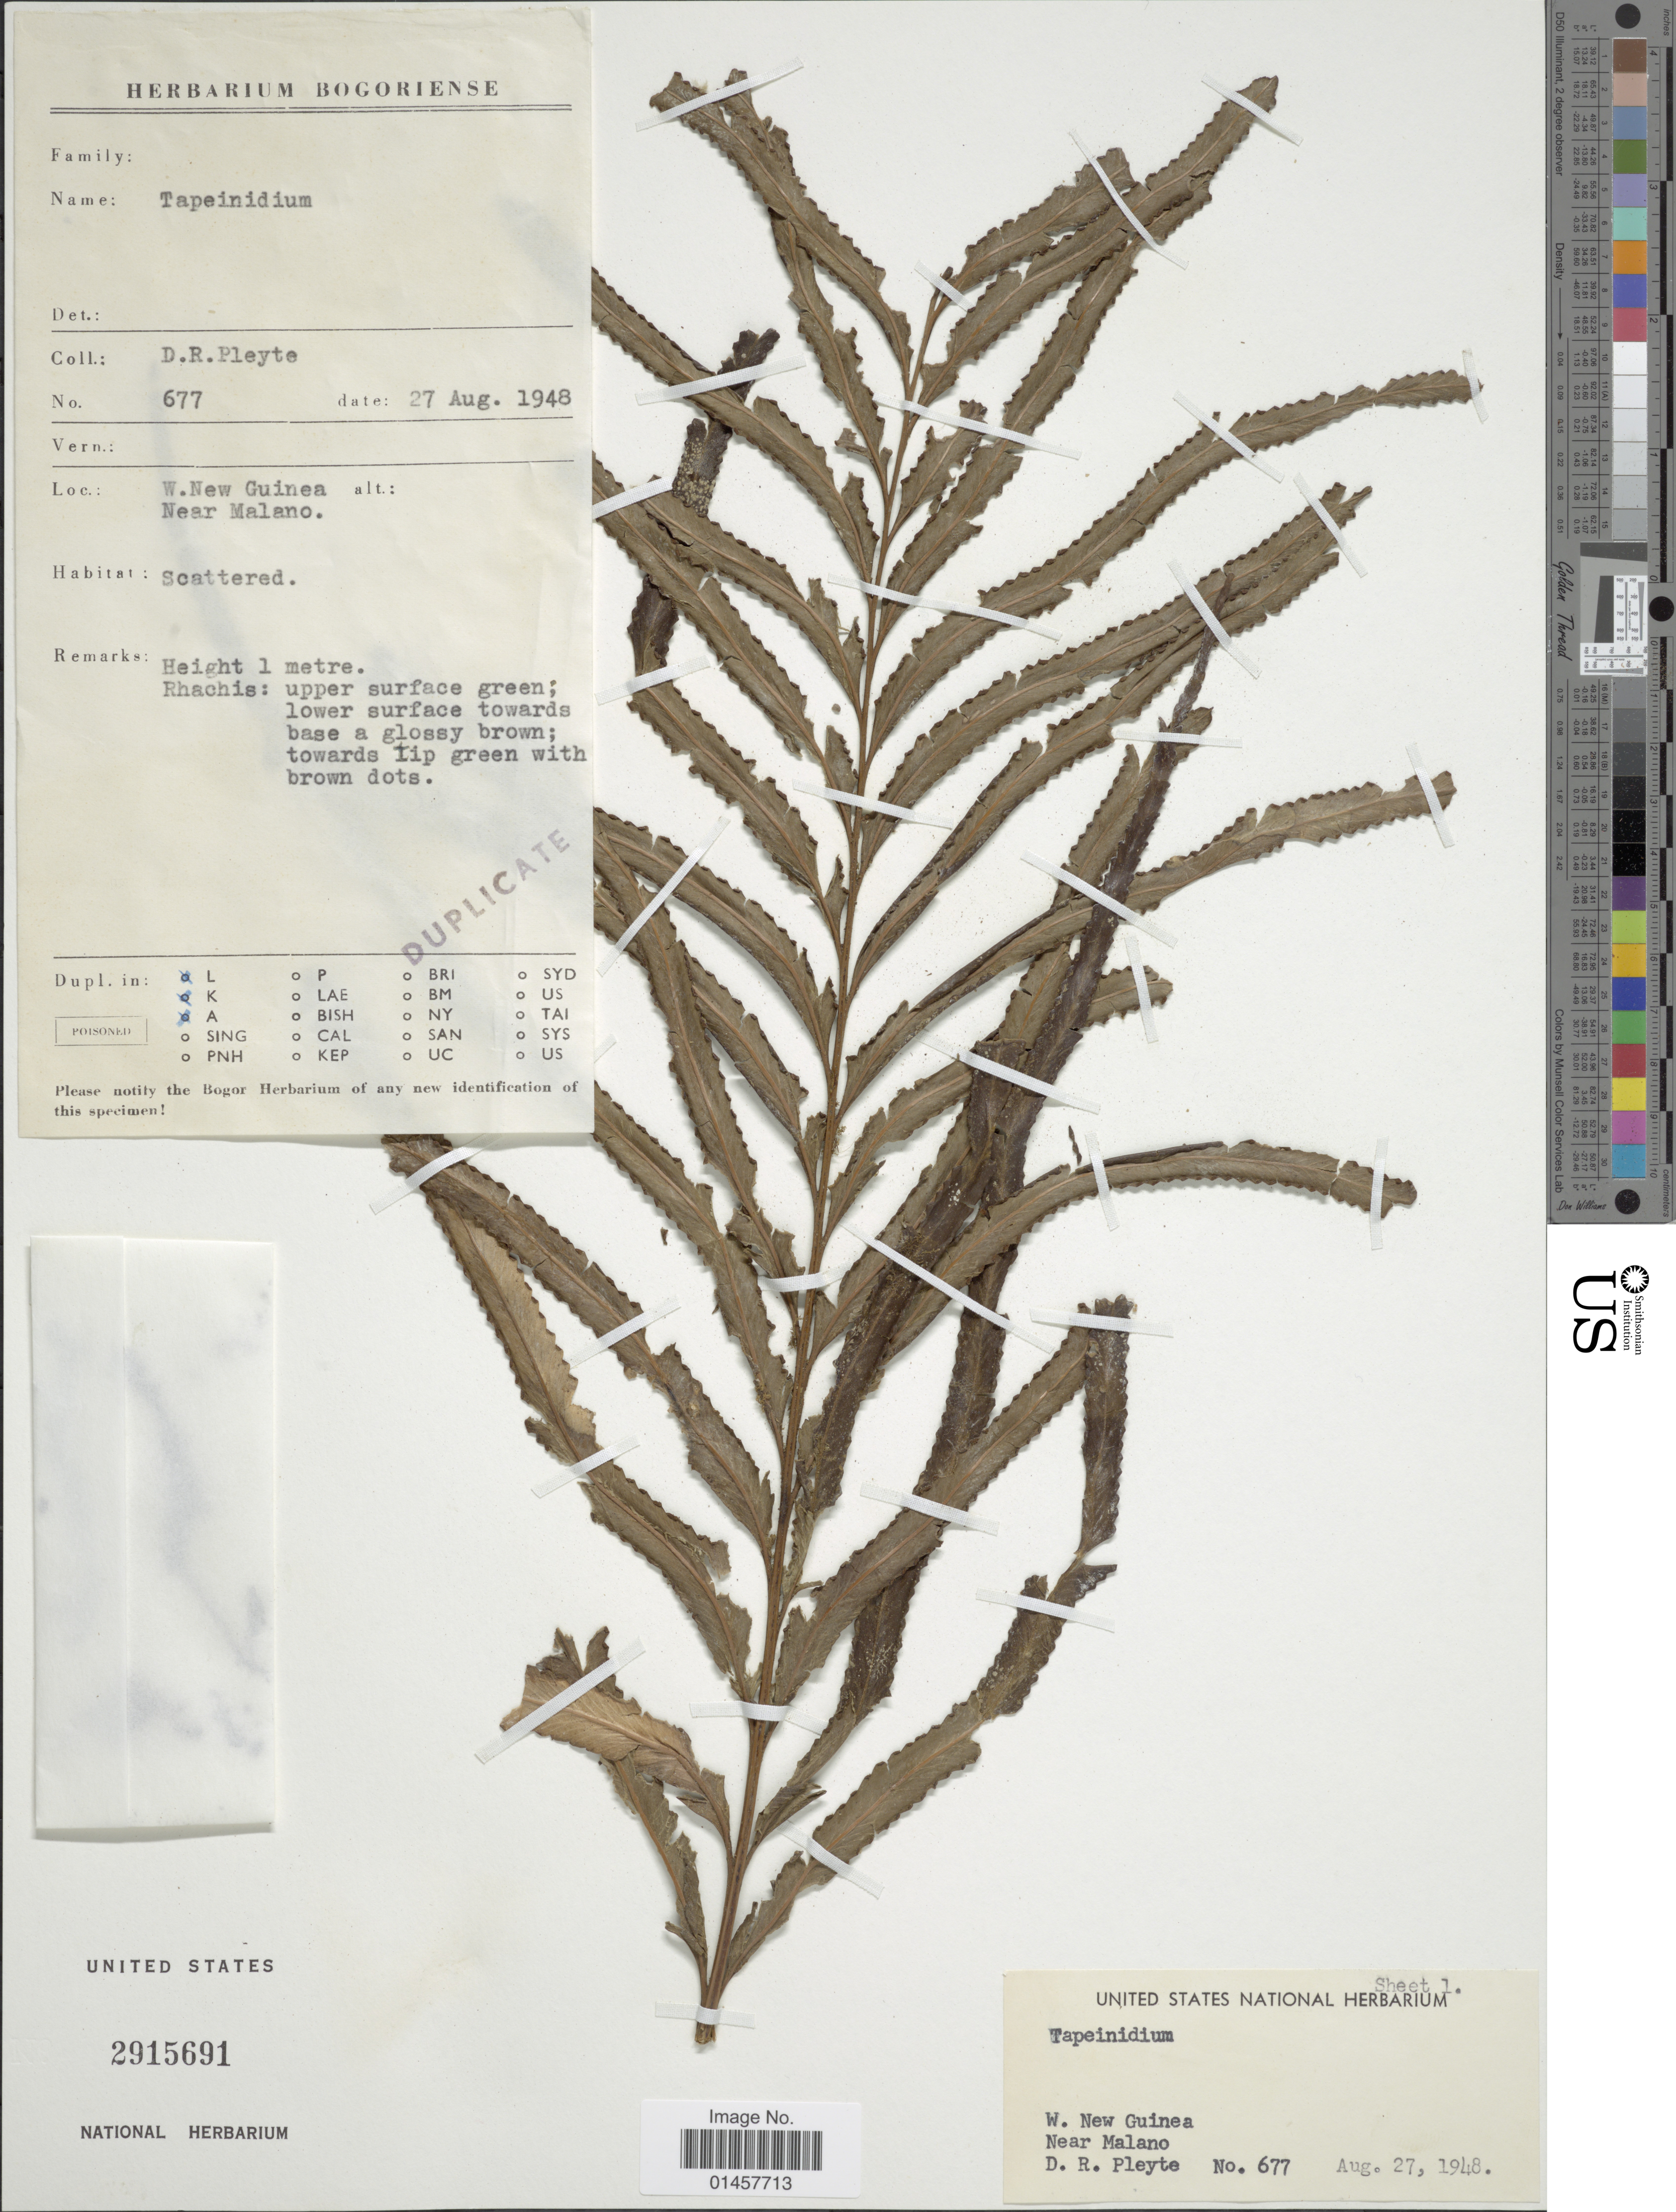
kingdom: Plantae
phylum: Tracheophyta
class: Polypodiopsida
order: Polypodiales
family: Lindsaeaceae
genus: Tapeinidium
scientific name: Tapeinidium sp.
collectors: D. Pleyte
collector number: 677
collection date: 1948-08-27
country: Indonesia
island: New Guinea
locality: W. New Guinea, Near Malano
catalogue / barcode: US 2915691